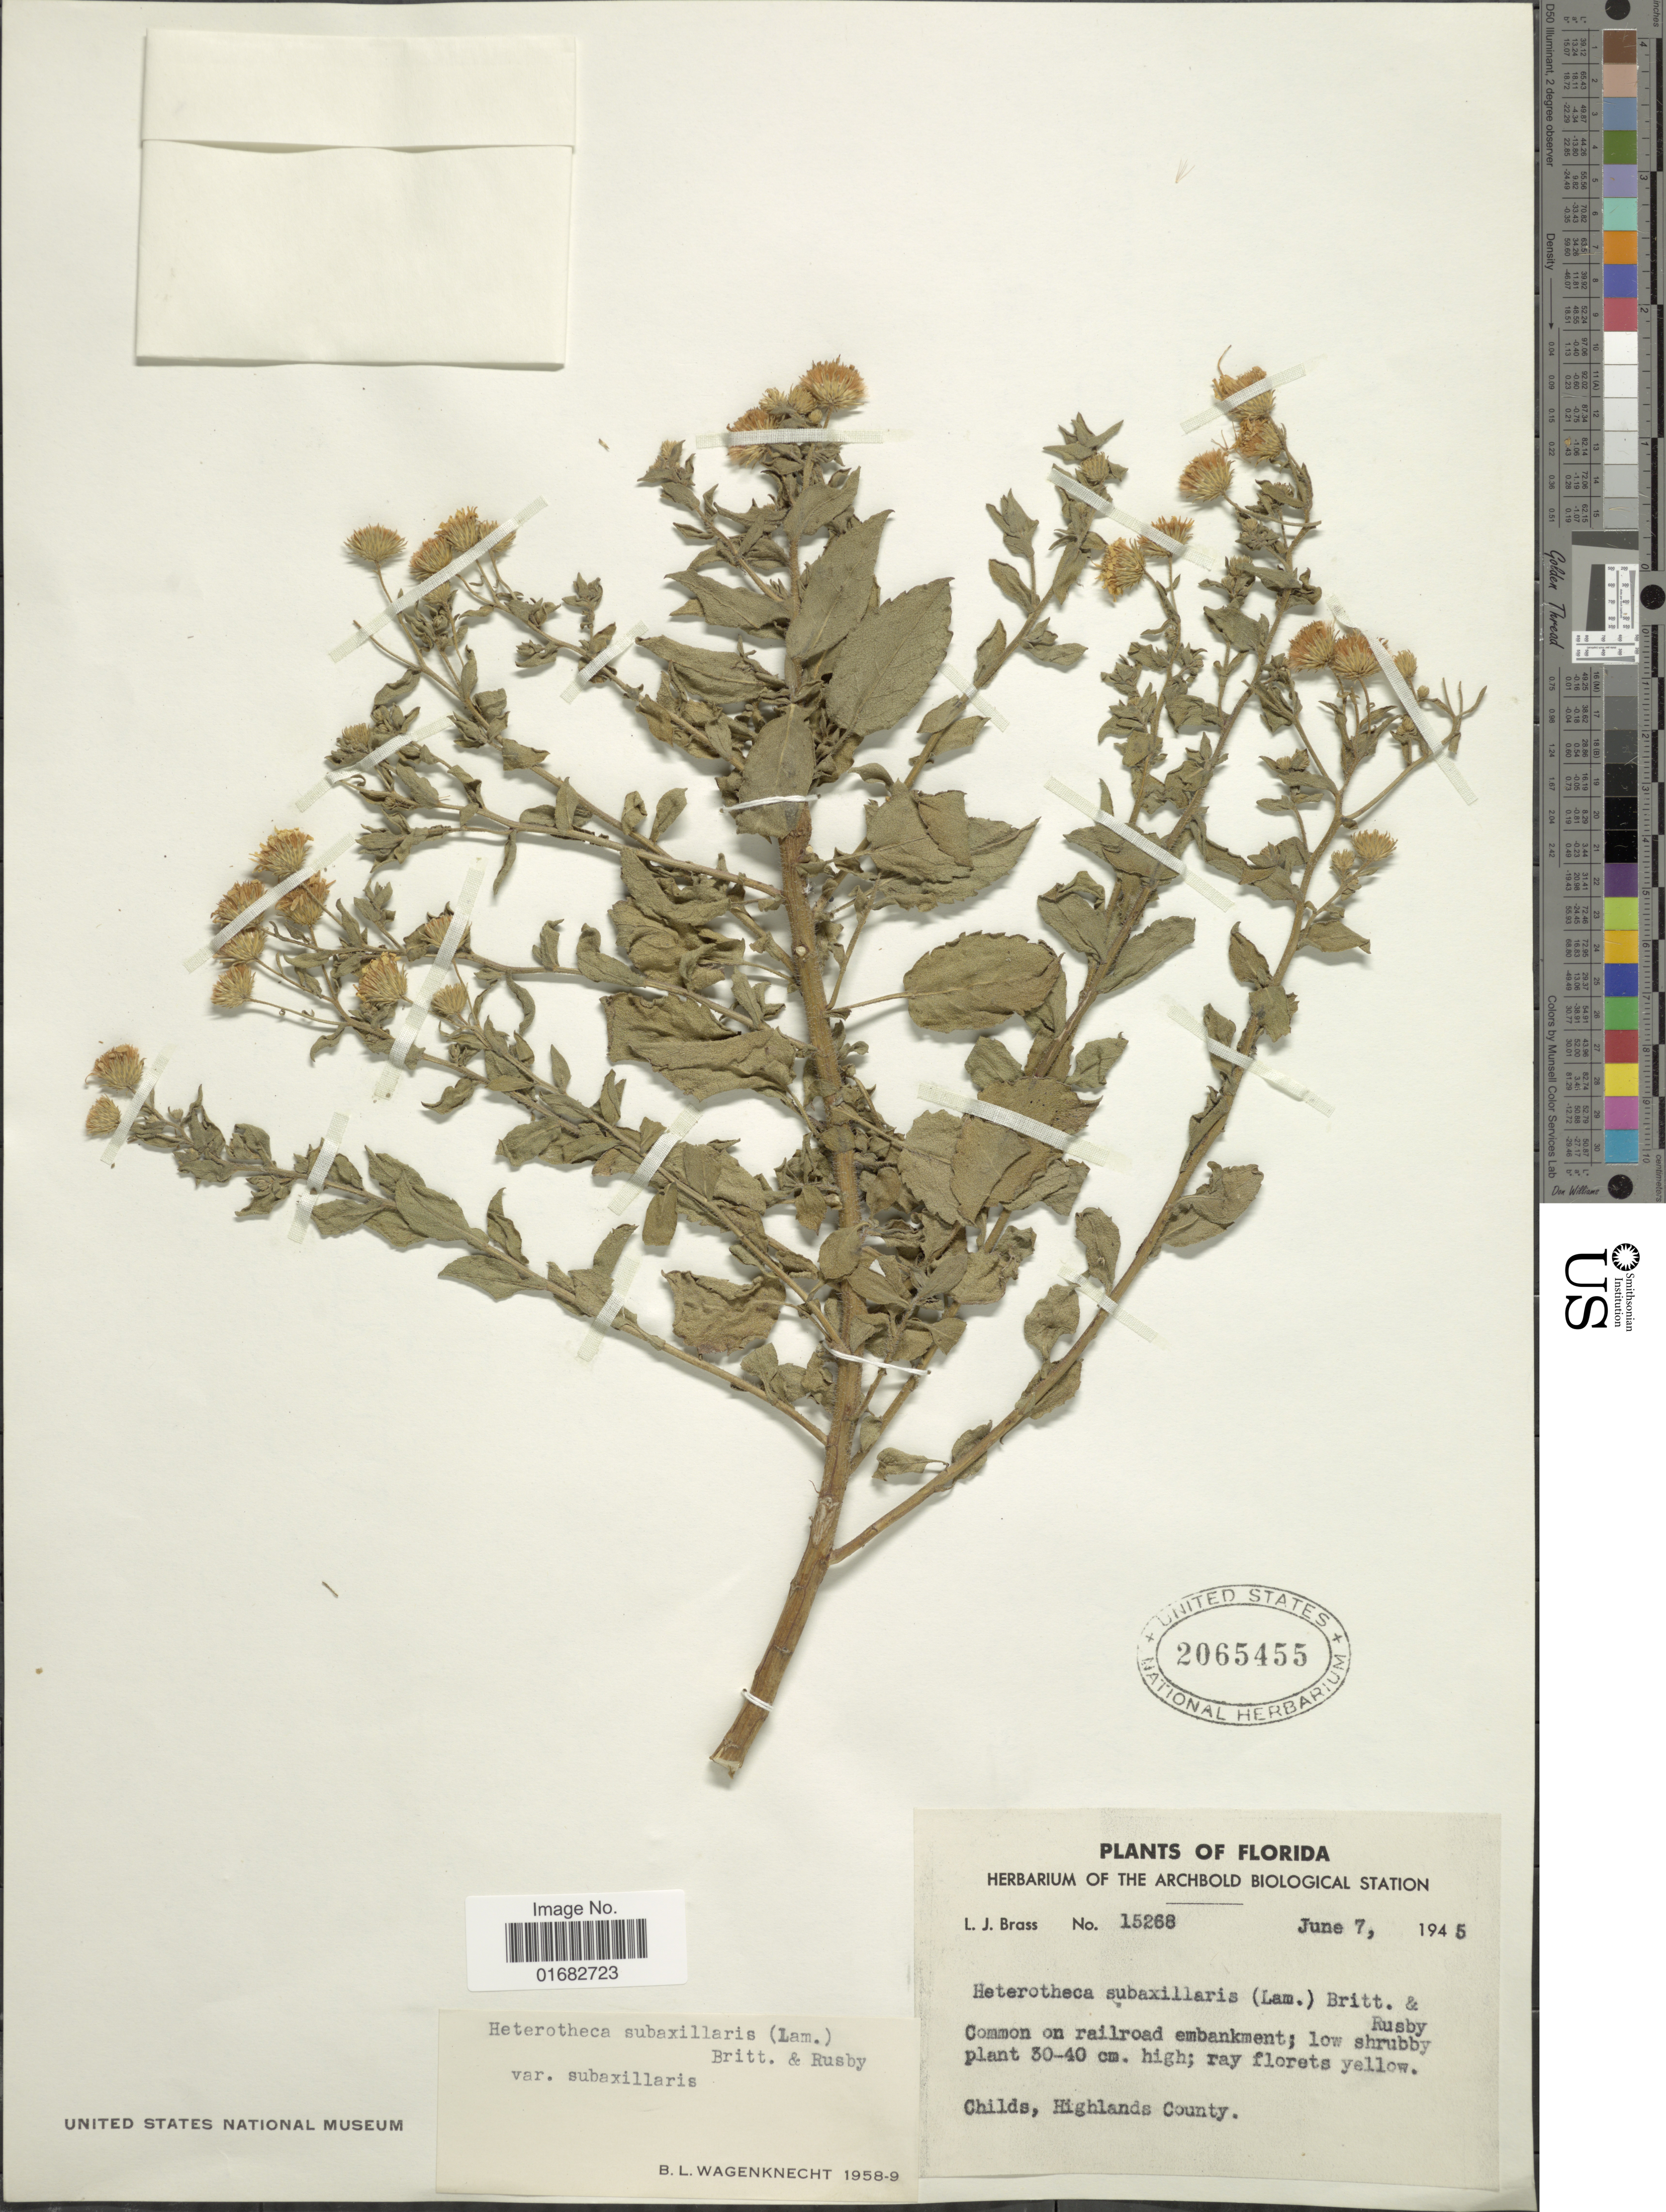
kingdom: Plantae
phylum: Tracheophyta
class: Magnoliopsida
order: Asterales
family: Asteraceae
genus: Heterotheca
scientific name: Heterotheca subaxillaris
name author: (Lam.) Britton & Rusby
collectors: L. J. Brass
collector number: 15268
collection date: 1945-06-07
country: United States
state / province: Florida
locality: Childs, Highlands County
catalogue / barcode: US 2065455